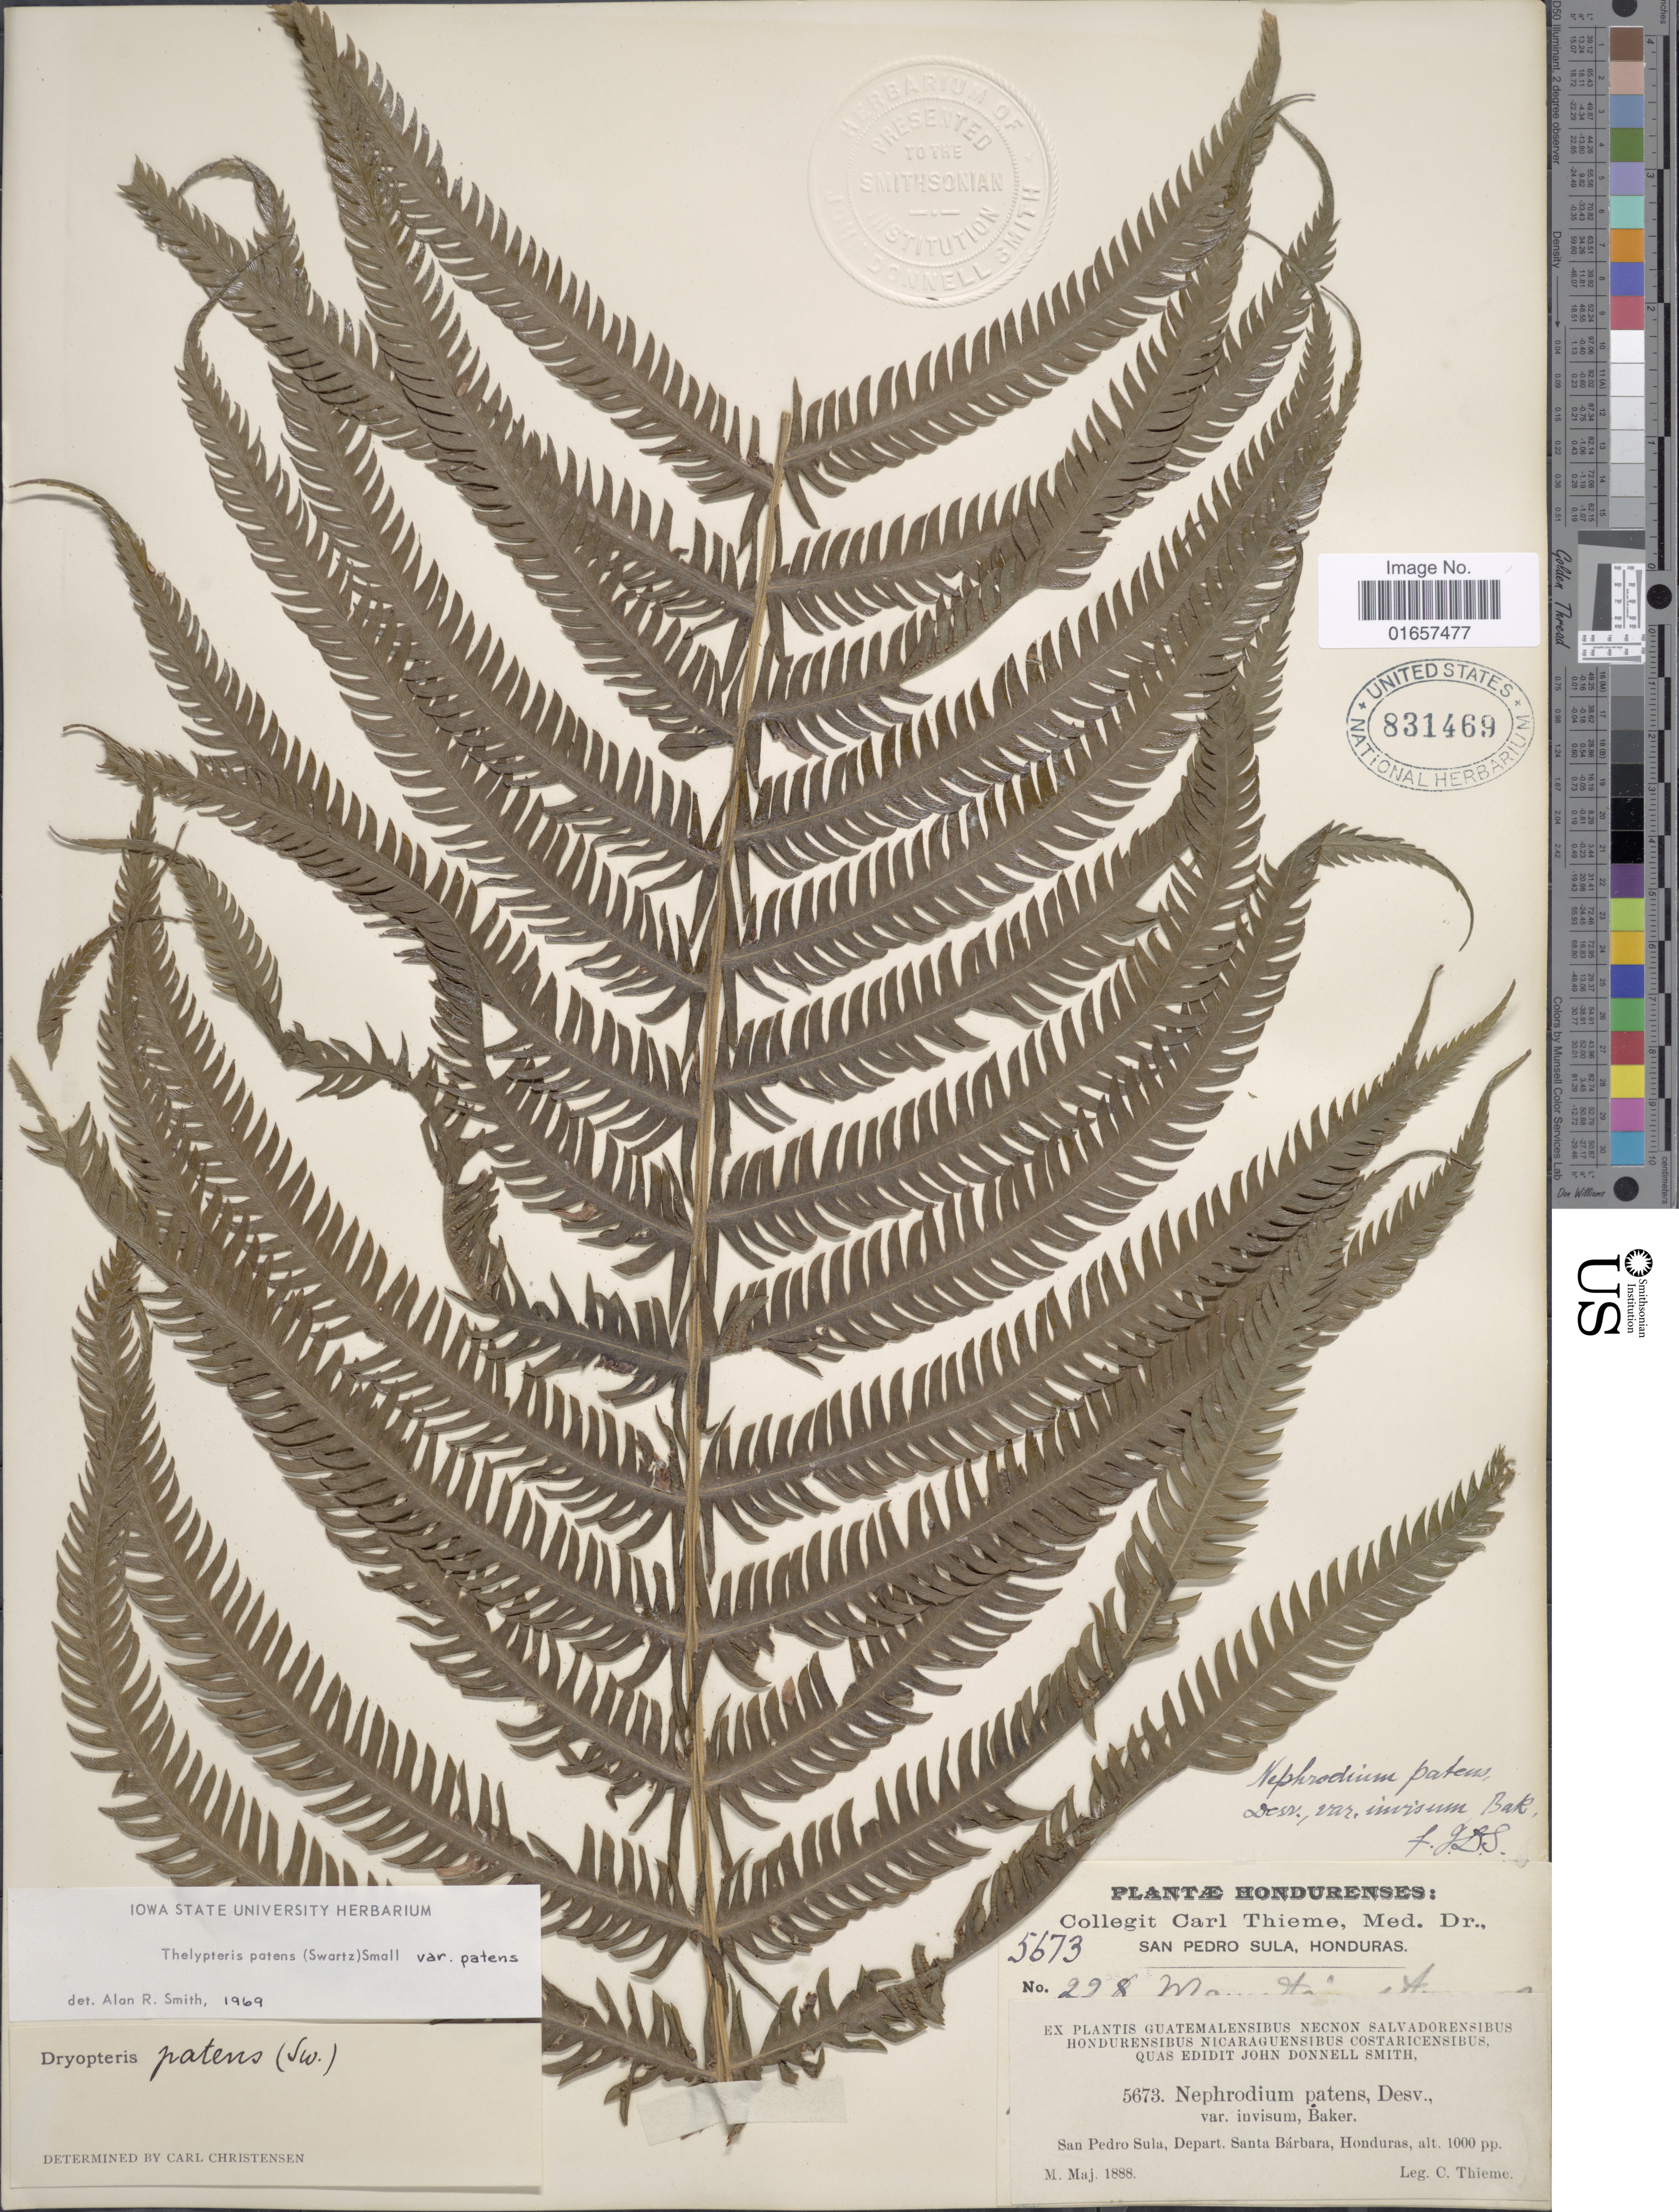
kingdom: Plantae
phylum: Tracheophyta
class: Polypodiopsida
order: Polypodiales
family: Thelypteridaceae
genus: Christella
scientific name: Christella patens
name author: (Sw.) Holttum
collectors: C. Thieme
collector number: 5673/B21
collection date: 1888-05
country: Honduras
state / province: Santa Bárbara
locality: Hondurenses, San Pedro Sula, Honduras, Depart. Santa Bárbara.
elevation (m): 305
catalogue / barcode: US 831469